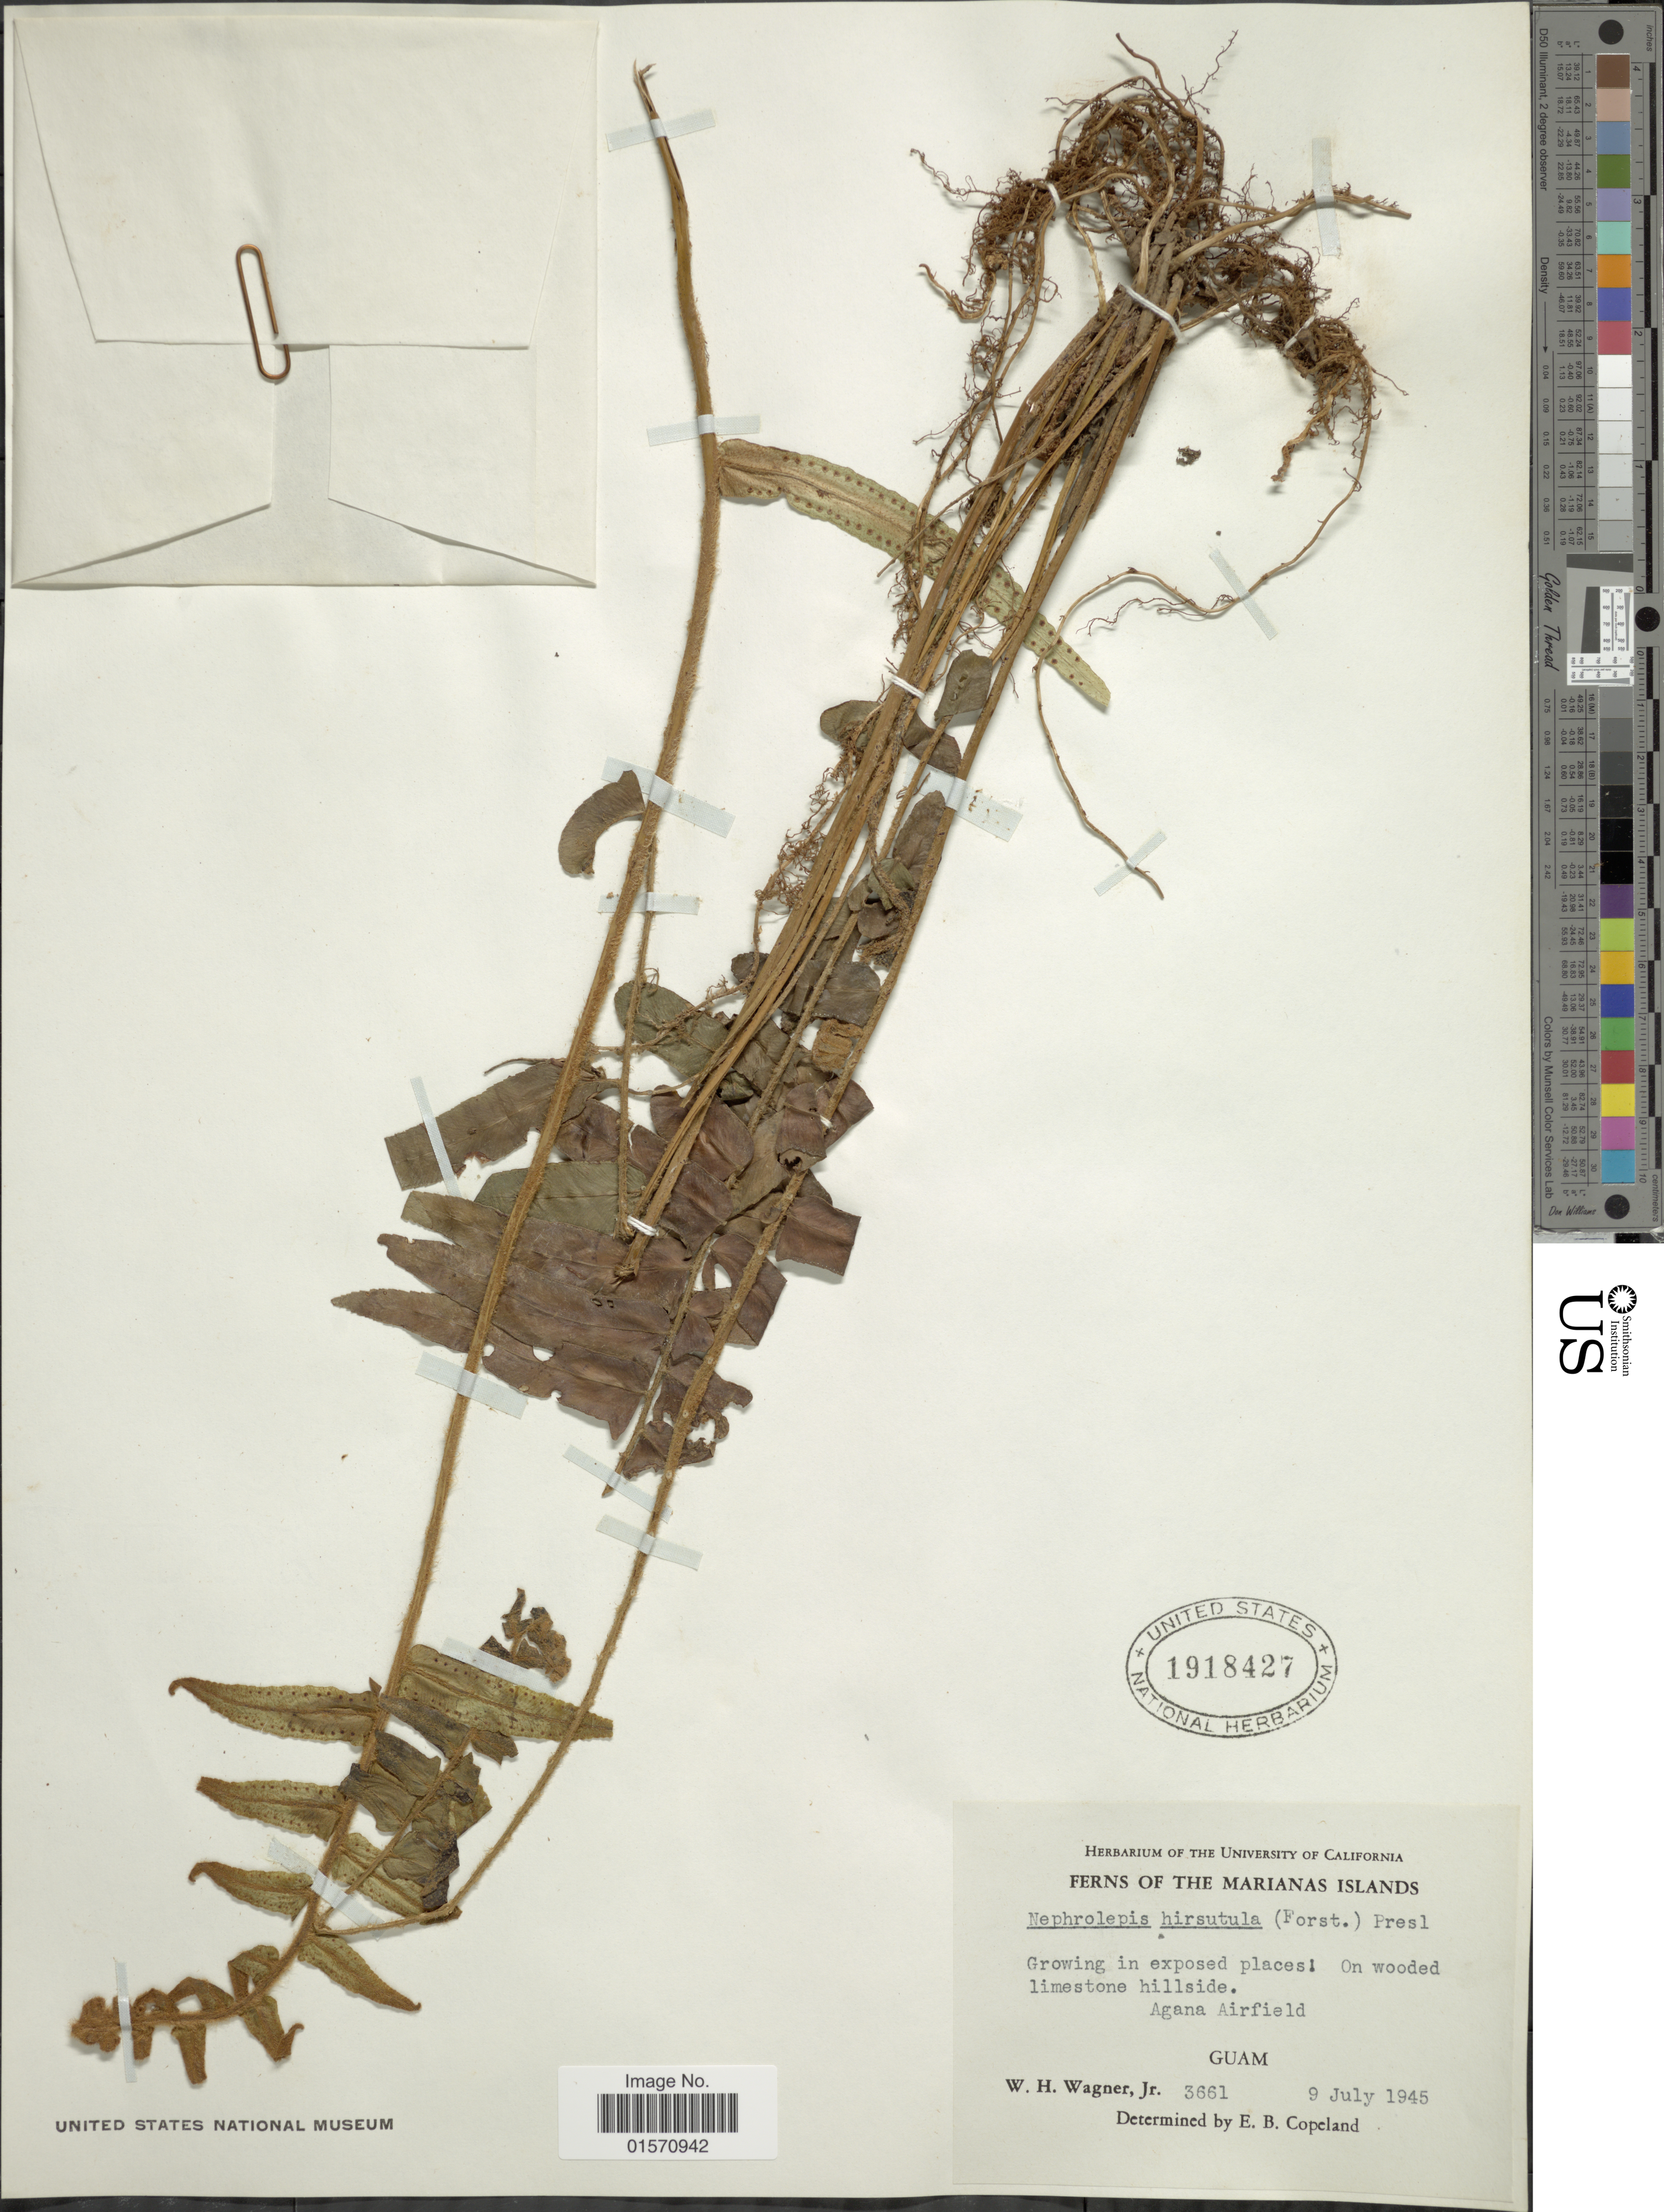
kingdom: Plantae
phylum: Tracheophyta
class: Polypodiopsida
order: Polypodiales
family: Nephrolepidaceae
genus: Nephrolepis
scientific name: Nephrolepis hirsutula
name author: (G. Forst.) C. Presl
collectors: W. H. Wagner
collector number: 3661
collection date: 1945-07-09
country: Guam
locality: Marianas Islands. Agana Airfield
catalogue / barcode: US 1918427